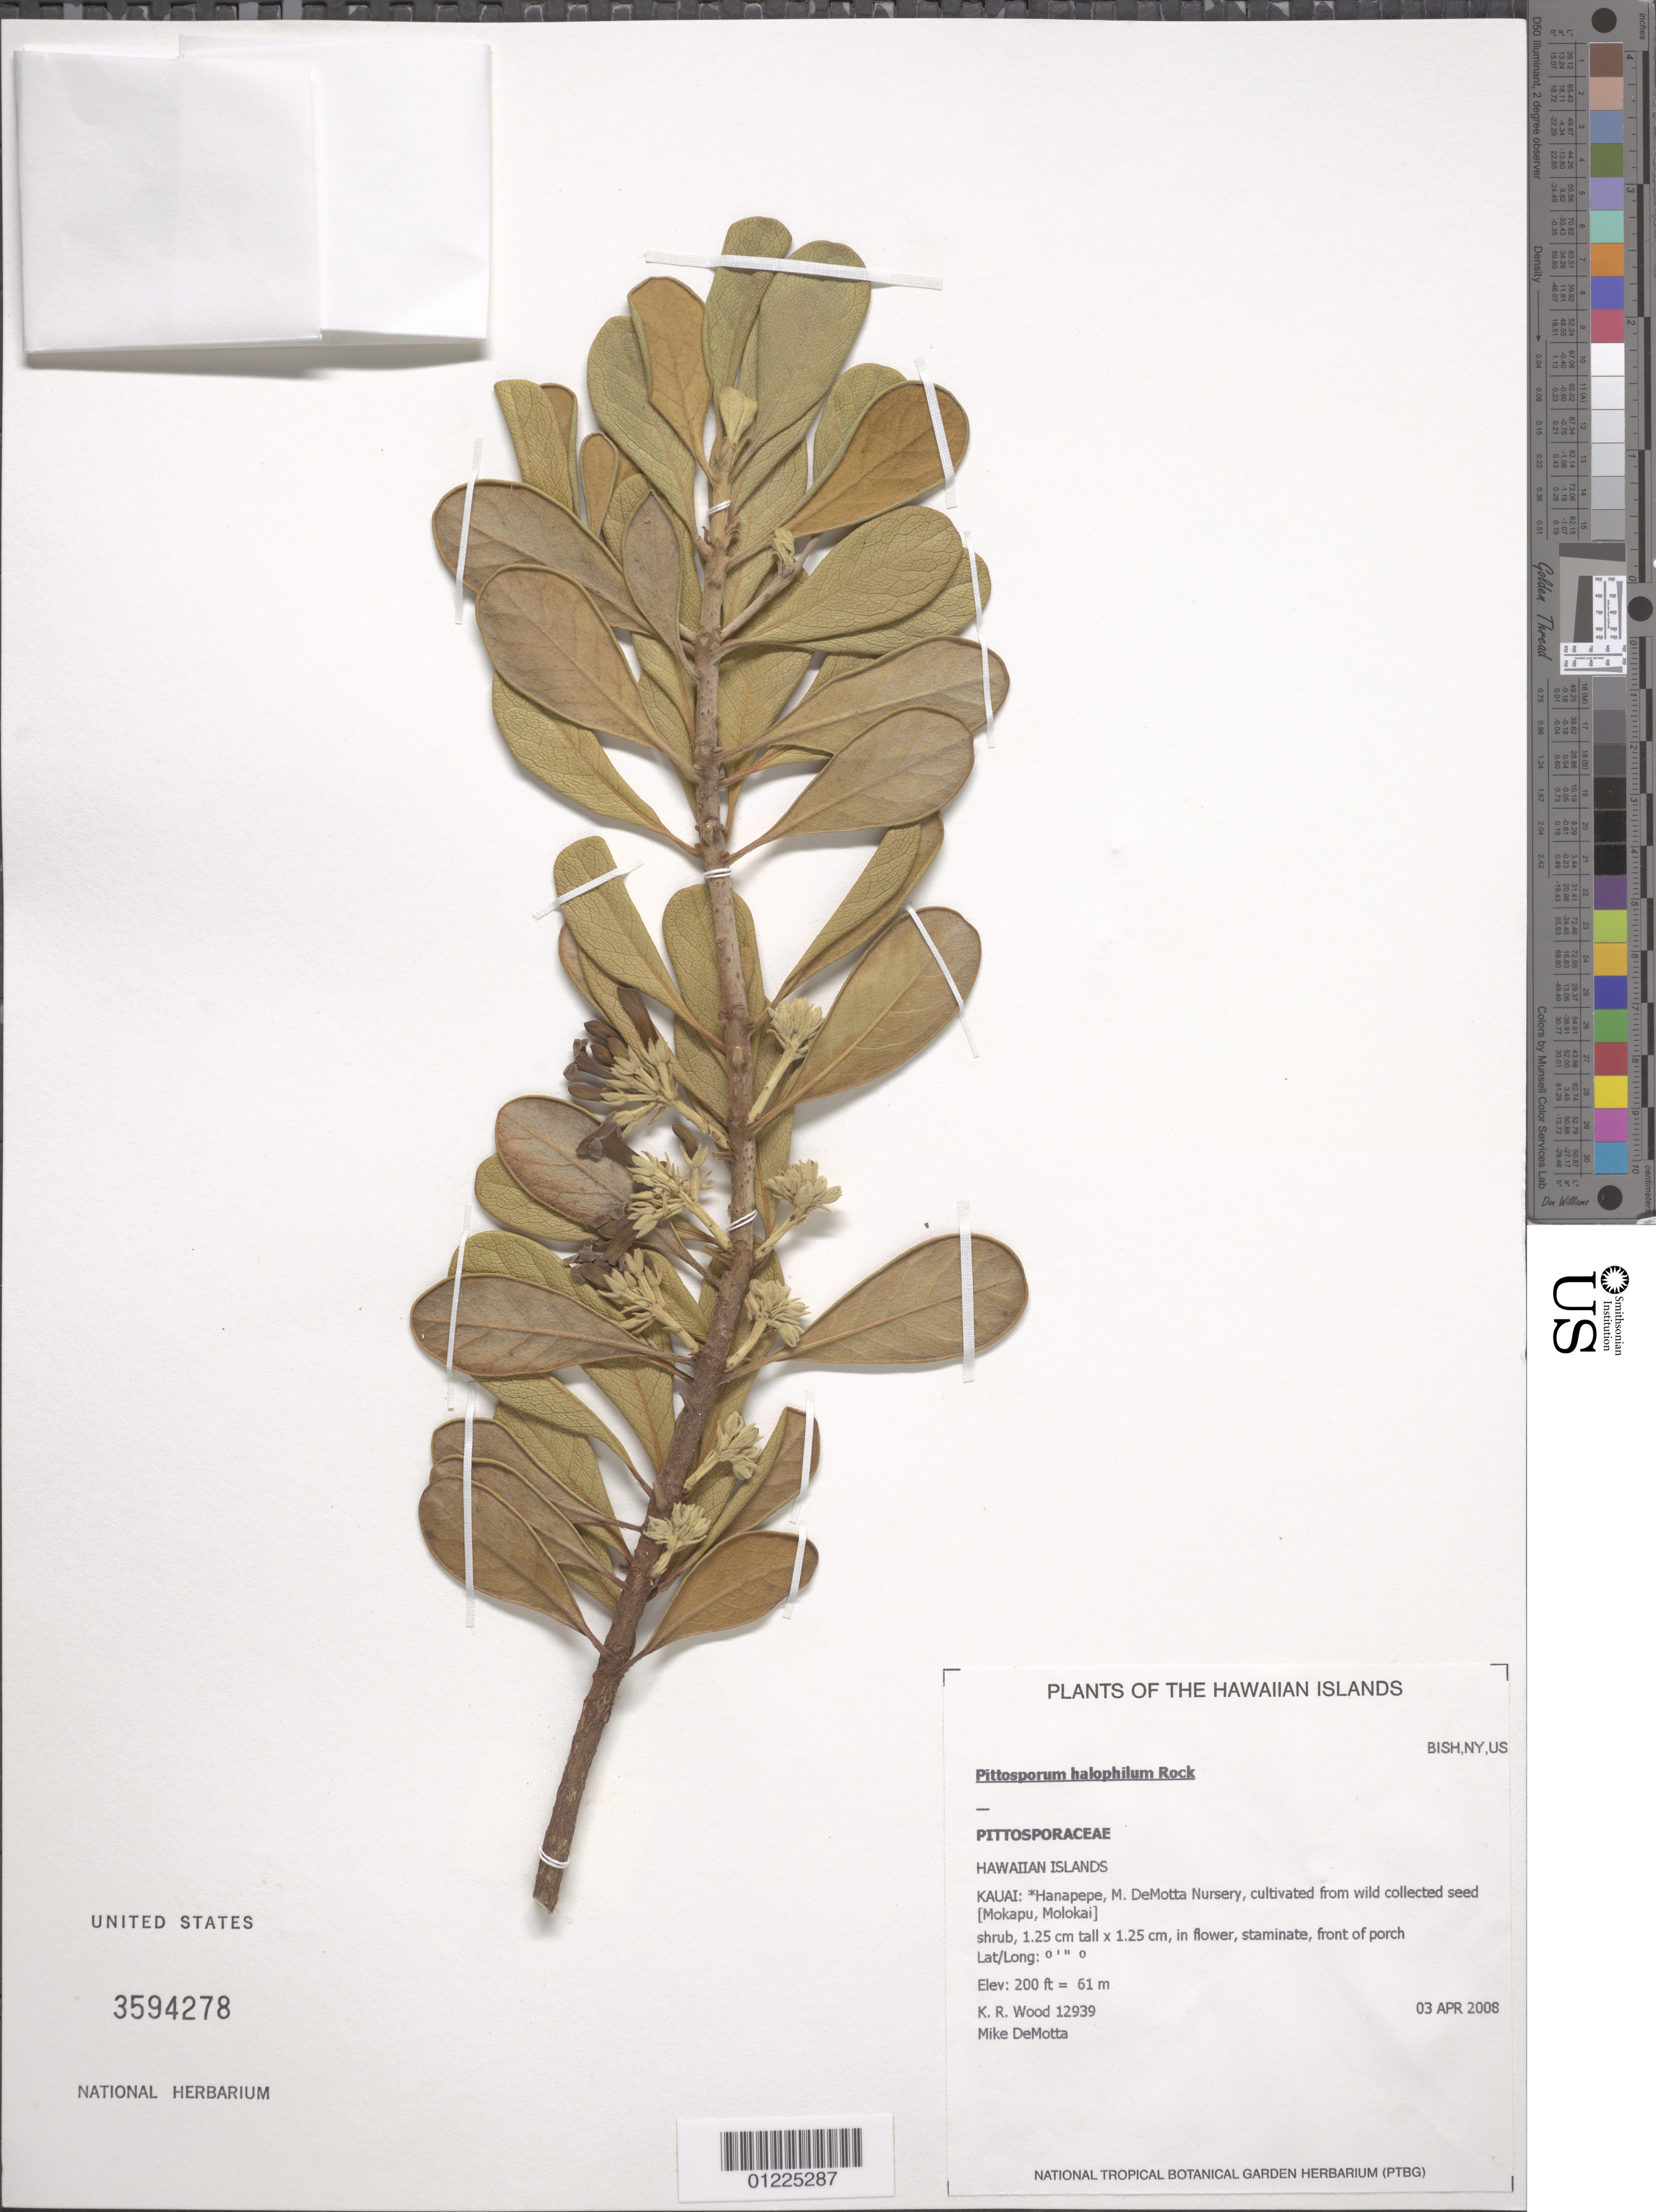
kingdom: Plantae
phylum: Tracheophyta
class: Magnoliopsida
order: Apiales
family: Pittosporaceae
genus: Pittosporum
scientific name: Pittosporum halophilum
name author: Rock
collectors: K. R. Wood & M. DeMotta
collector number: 12939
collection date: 2008-04-03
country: United States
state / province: Hawaii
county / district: Kaui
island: Kaua'i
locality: Hanapepe, M. DeMotta Nursery.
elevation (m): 61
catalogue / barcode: US 3594278